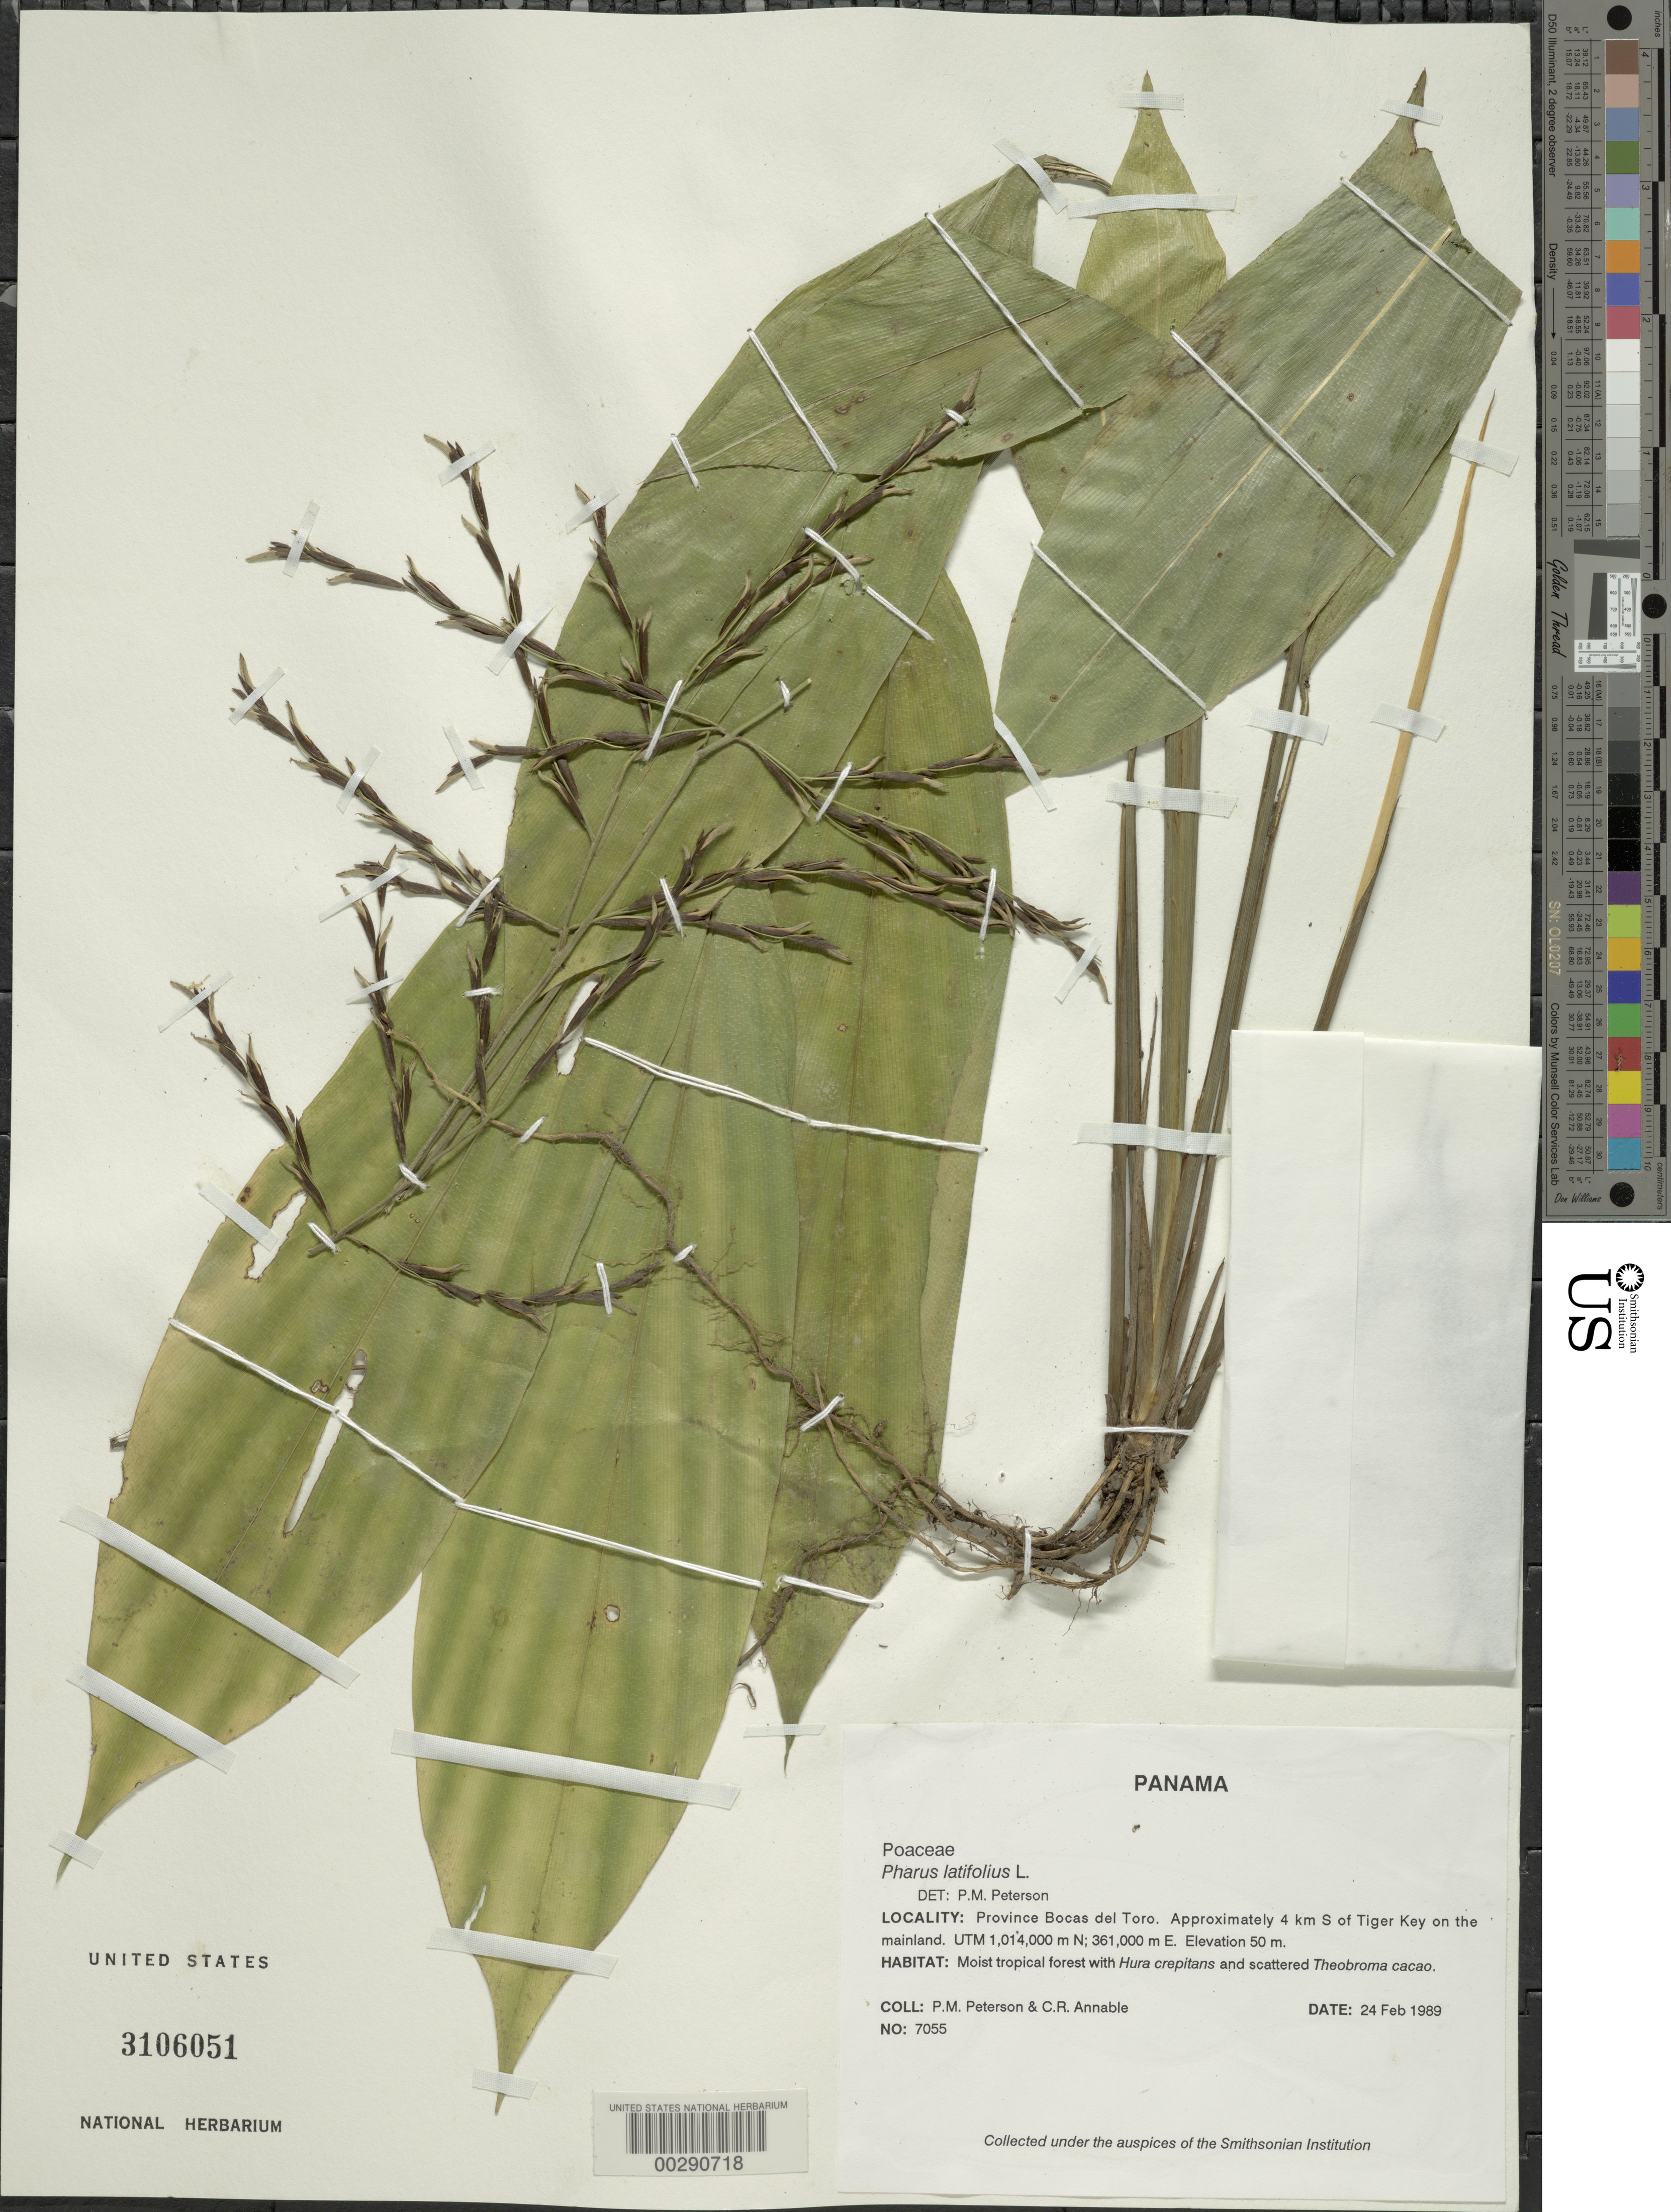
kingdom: Plantae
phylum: Tracheophyta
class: Liliopsida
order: Poales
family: Poaceae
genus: Pharus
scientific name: Pharus latifolius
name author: L.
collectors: P. M. Peterson & C. R. Annable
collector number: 7055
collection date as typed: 24 Feb 1989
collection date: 1989-02-24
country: Panama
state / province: Bocas del Toro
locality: Ca 4 km S of Tiger Key on the mainland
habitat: Moist tropical forest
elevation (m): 50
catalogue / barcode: US 3106051